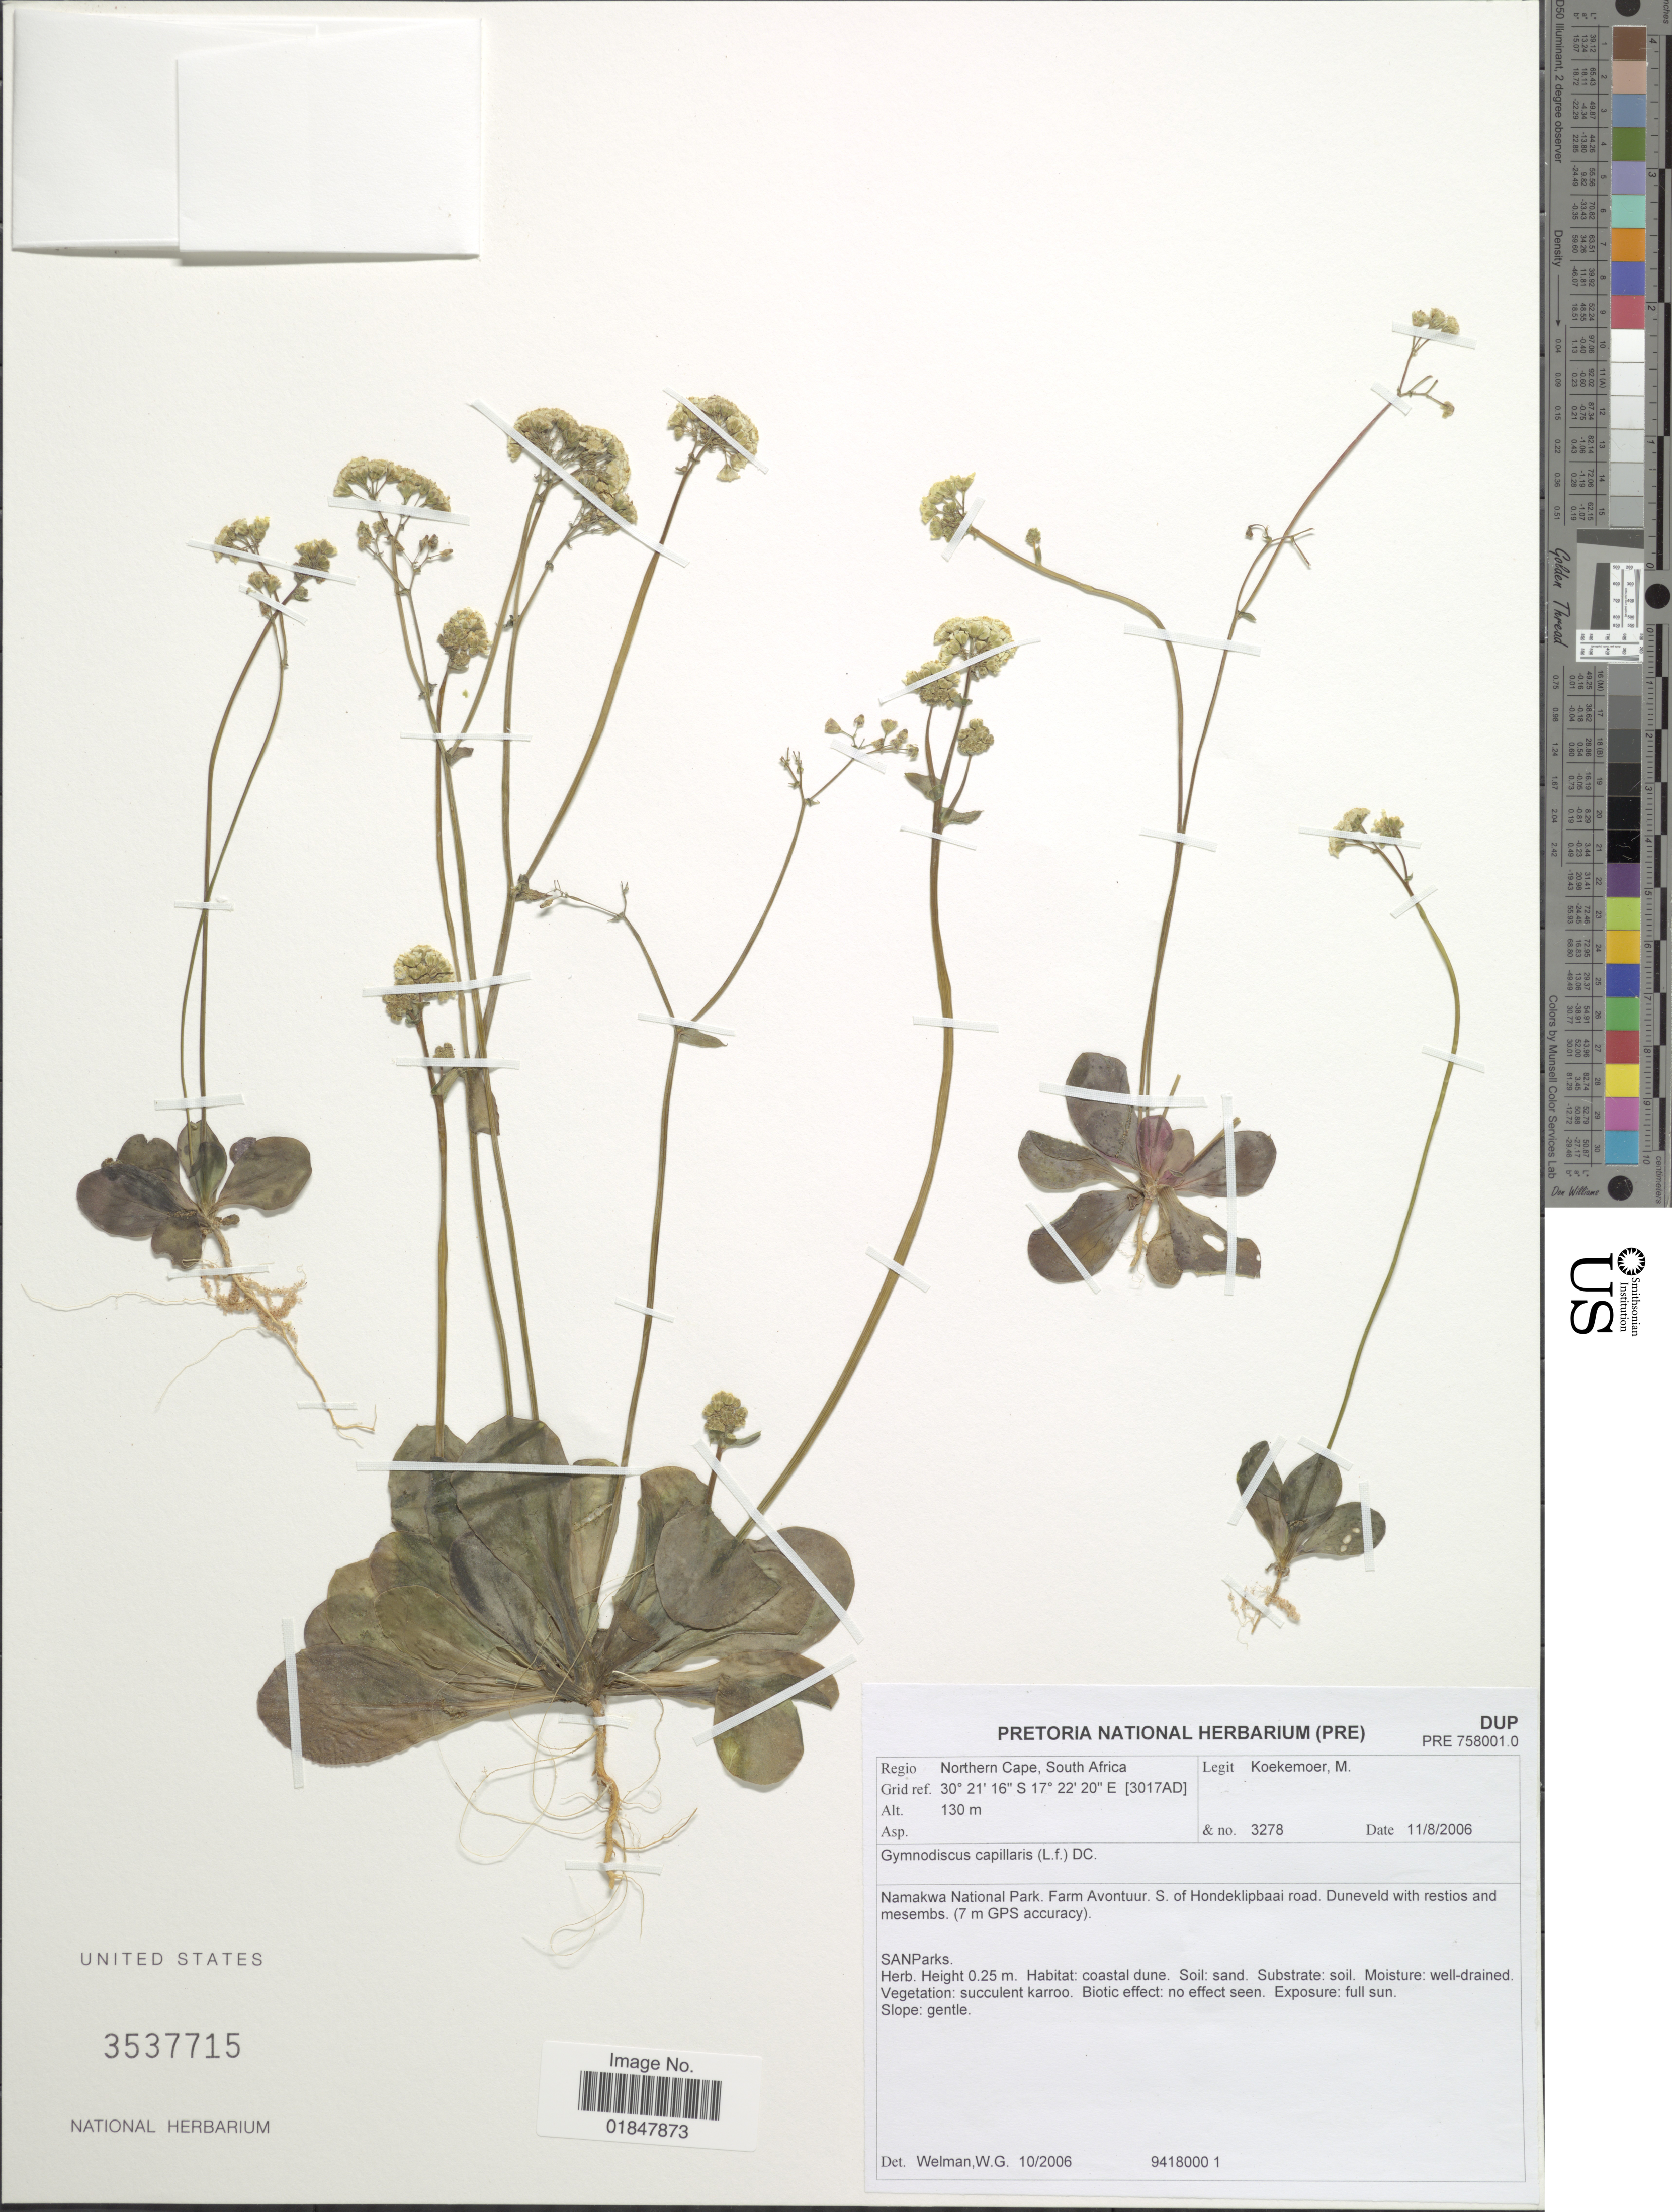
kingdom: Plantae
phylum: Tracheophyta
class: Magnoliopsida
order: Asterales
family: Asteraceae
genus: Gymnodiscus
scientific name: Gymnodiscus capillaris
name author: (L. f.) DC.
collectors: M. Koekemoer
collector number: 3278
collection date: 2006-08-11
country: South Africa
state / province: Northern Cape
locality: Namakwa National Park. Farm Avontuur. S. of Hondeklipbaai road. Duneveld with rstios and mesembs (7 m GPS accuracy) (3017AD)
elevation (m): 130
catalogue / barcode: US 3537715